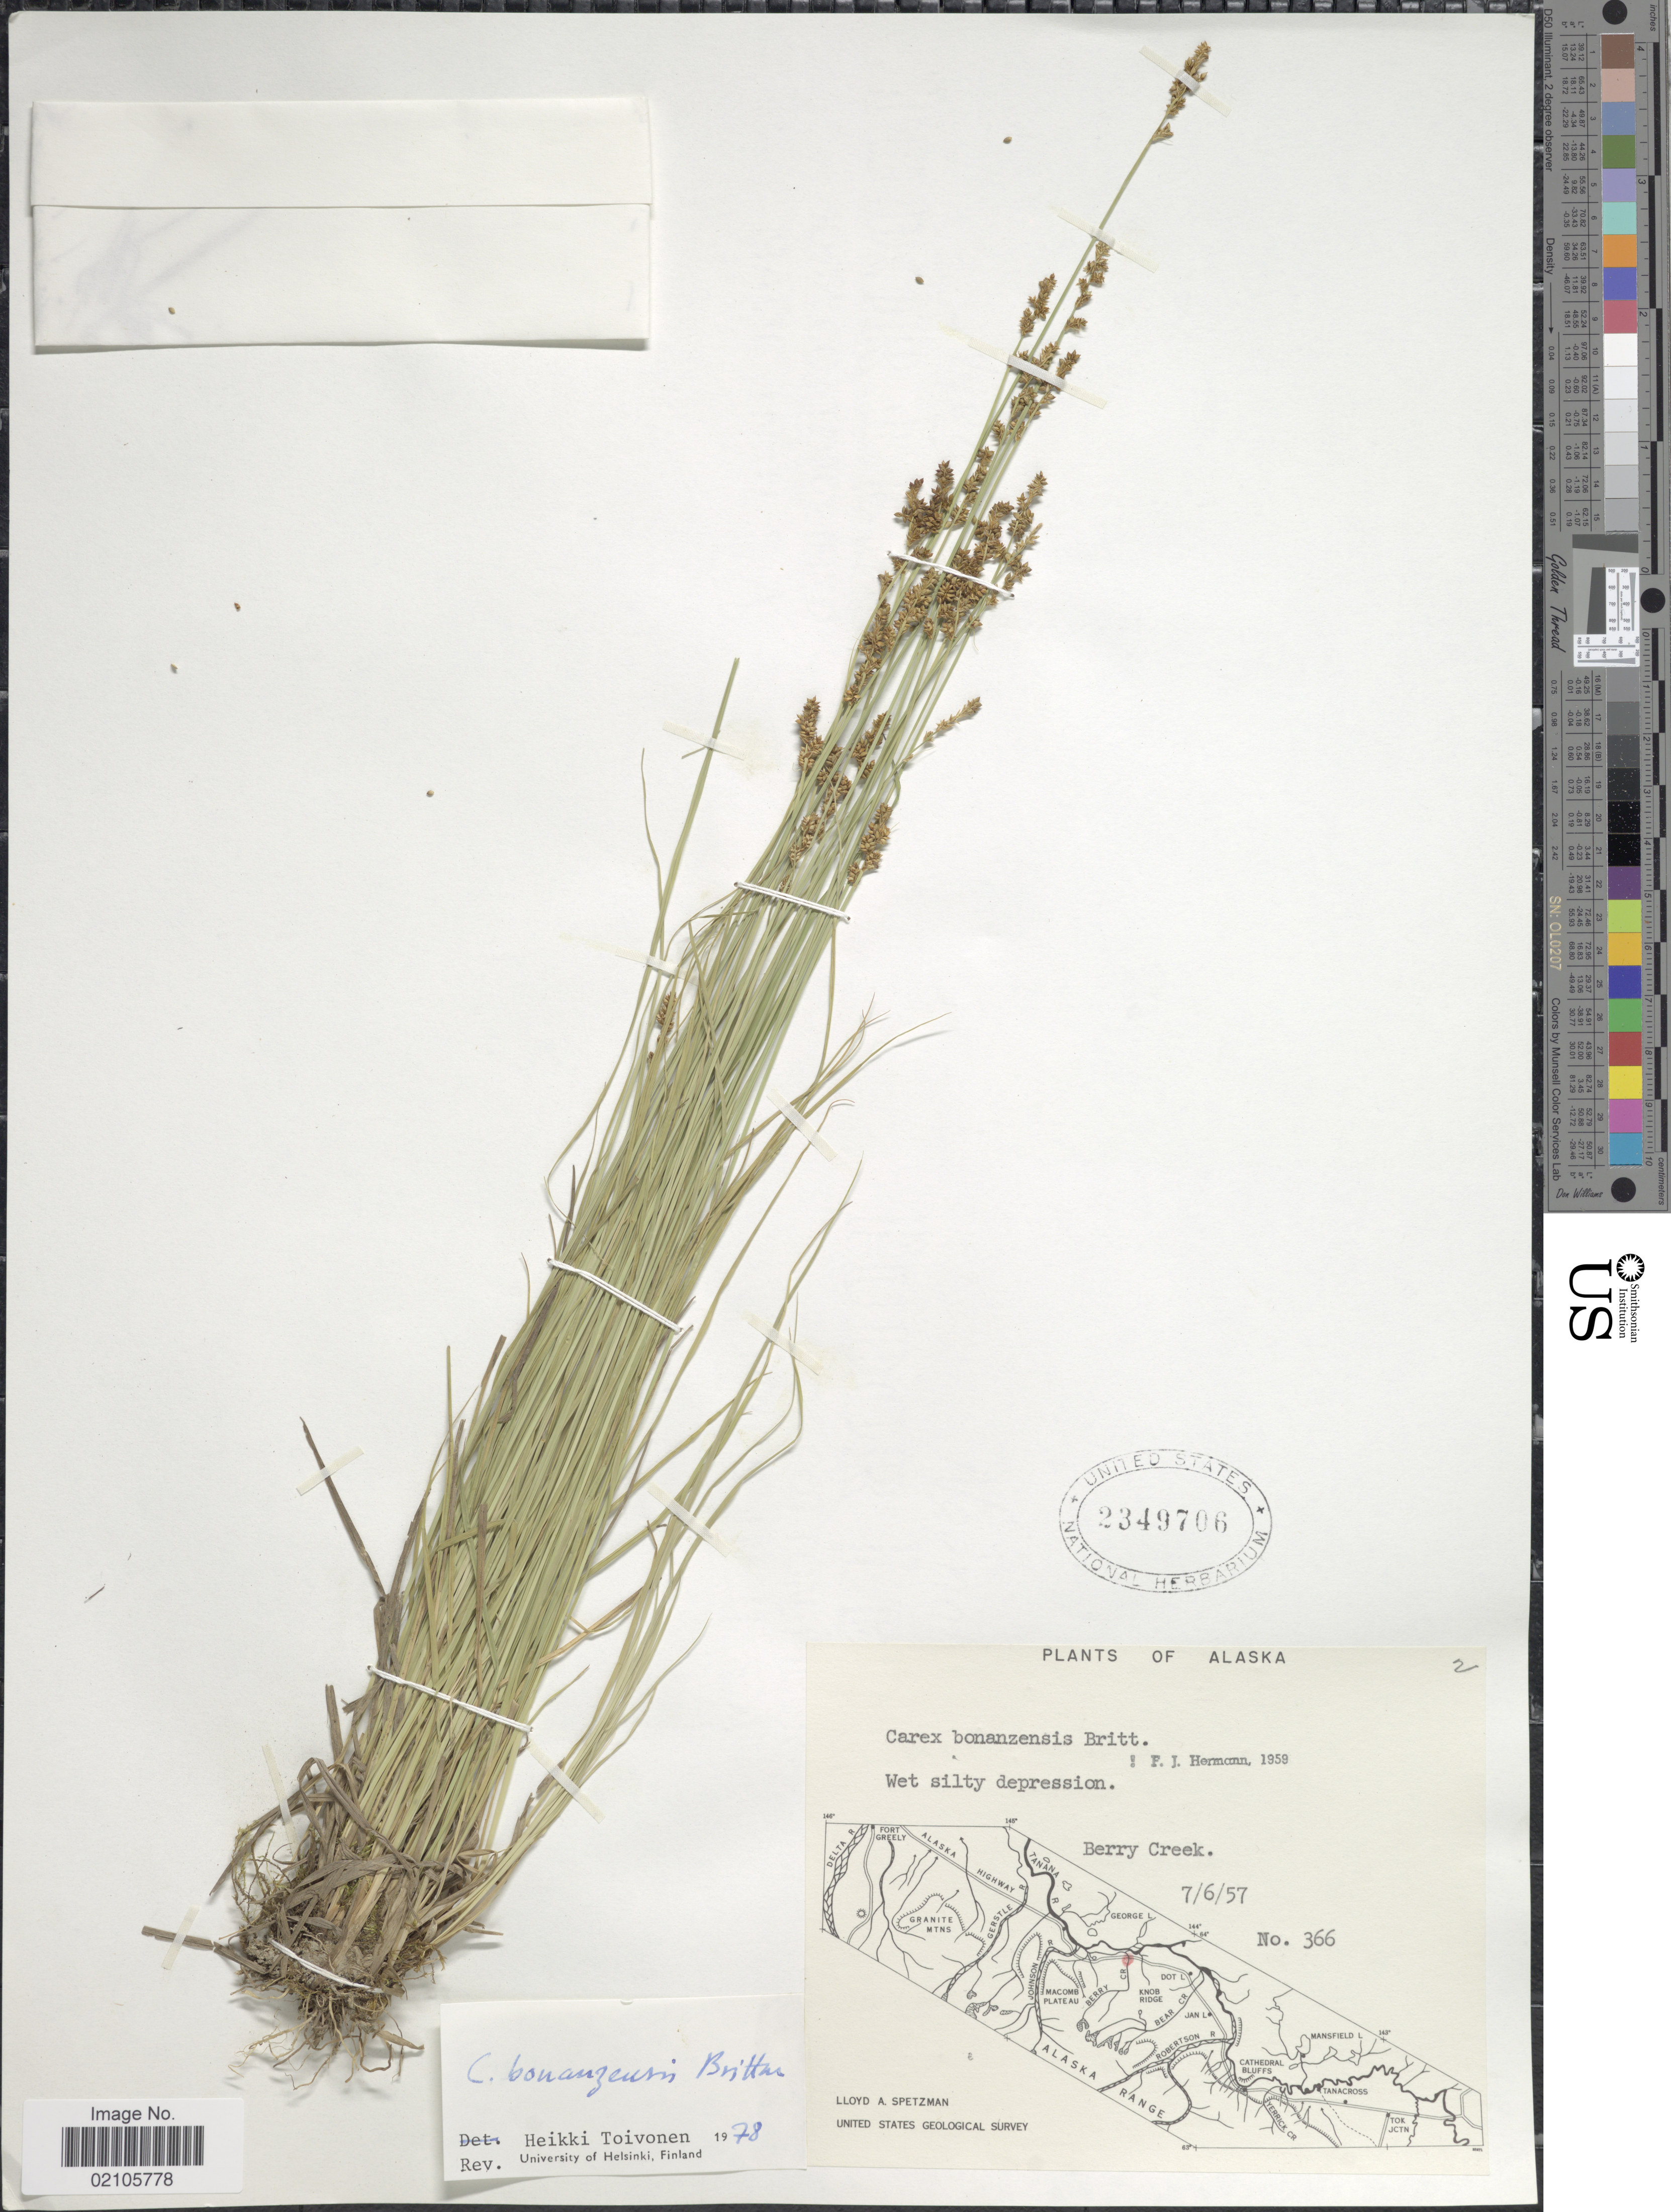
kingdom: Plantae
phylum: Tracheophyta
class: Liliopsida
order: Poales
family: Cyperaceae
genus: Carex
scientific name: Carex bonanzensis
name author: Britton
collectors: L. Spetzman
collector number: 366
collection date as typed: Transcribed d/m/y: 6/7/57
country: United States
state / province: Alaska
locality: Berry Creek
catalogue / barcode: US 2349706